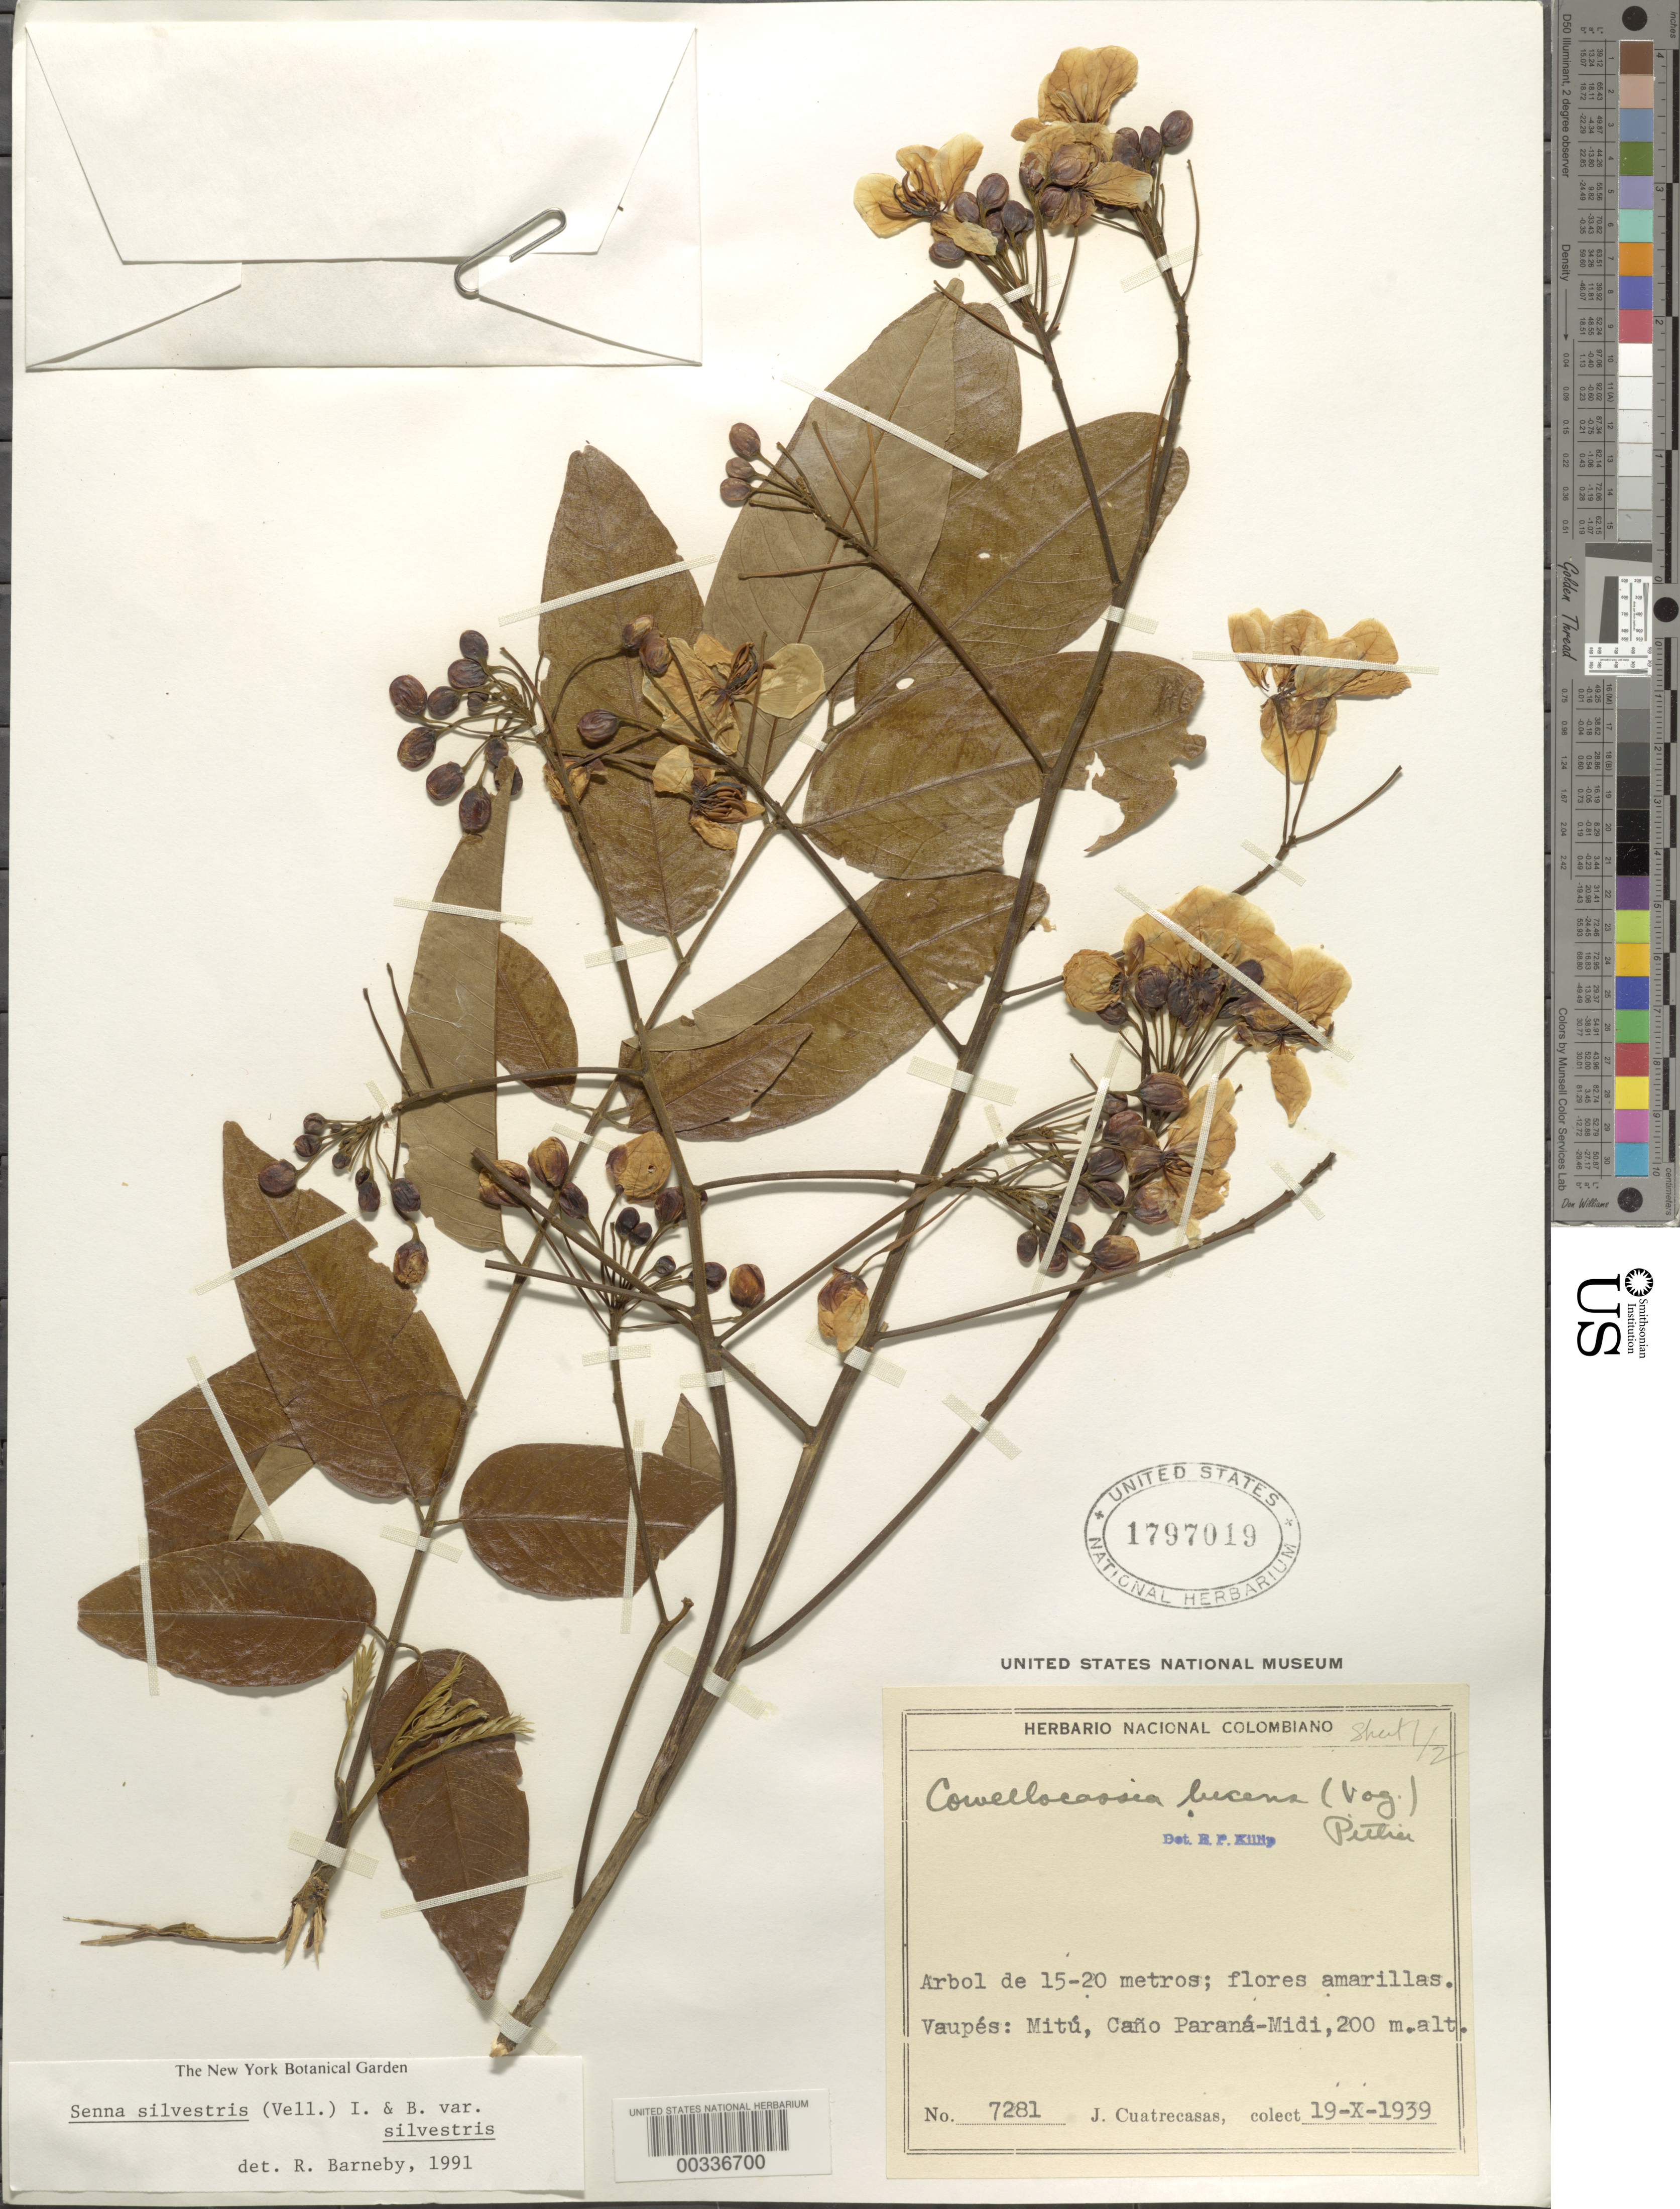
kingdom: Plantae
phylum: Tracheophyta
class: Magnoliopsida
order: Fabales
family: Fabaceae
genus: Senna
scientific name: Senna silvestris var. silvestris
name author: (Vell.) H.S. Irwin & Barneby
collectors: J. Cuatrecasas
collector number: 7281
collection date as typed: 19 Oct 1939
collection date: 1939-10-19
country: Colombia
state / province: Vaupés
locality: Mitú, Caño Paraná-Midi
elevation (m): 200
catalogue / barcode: US 1797019